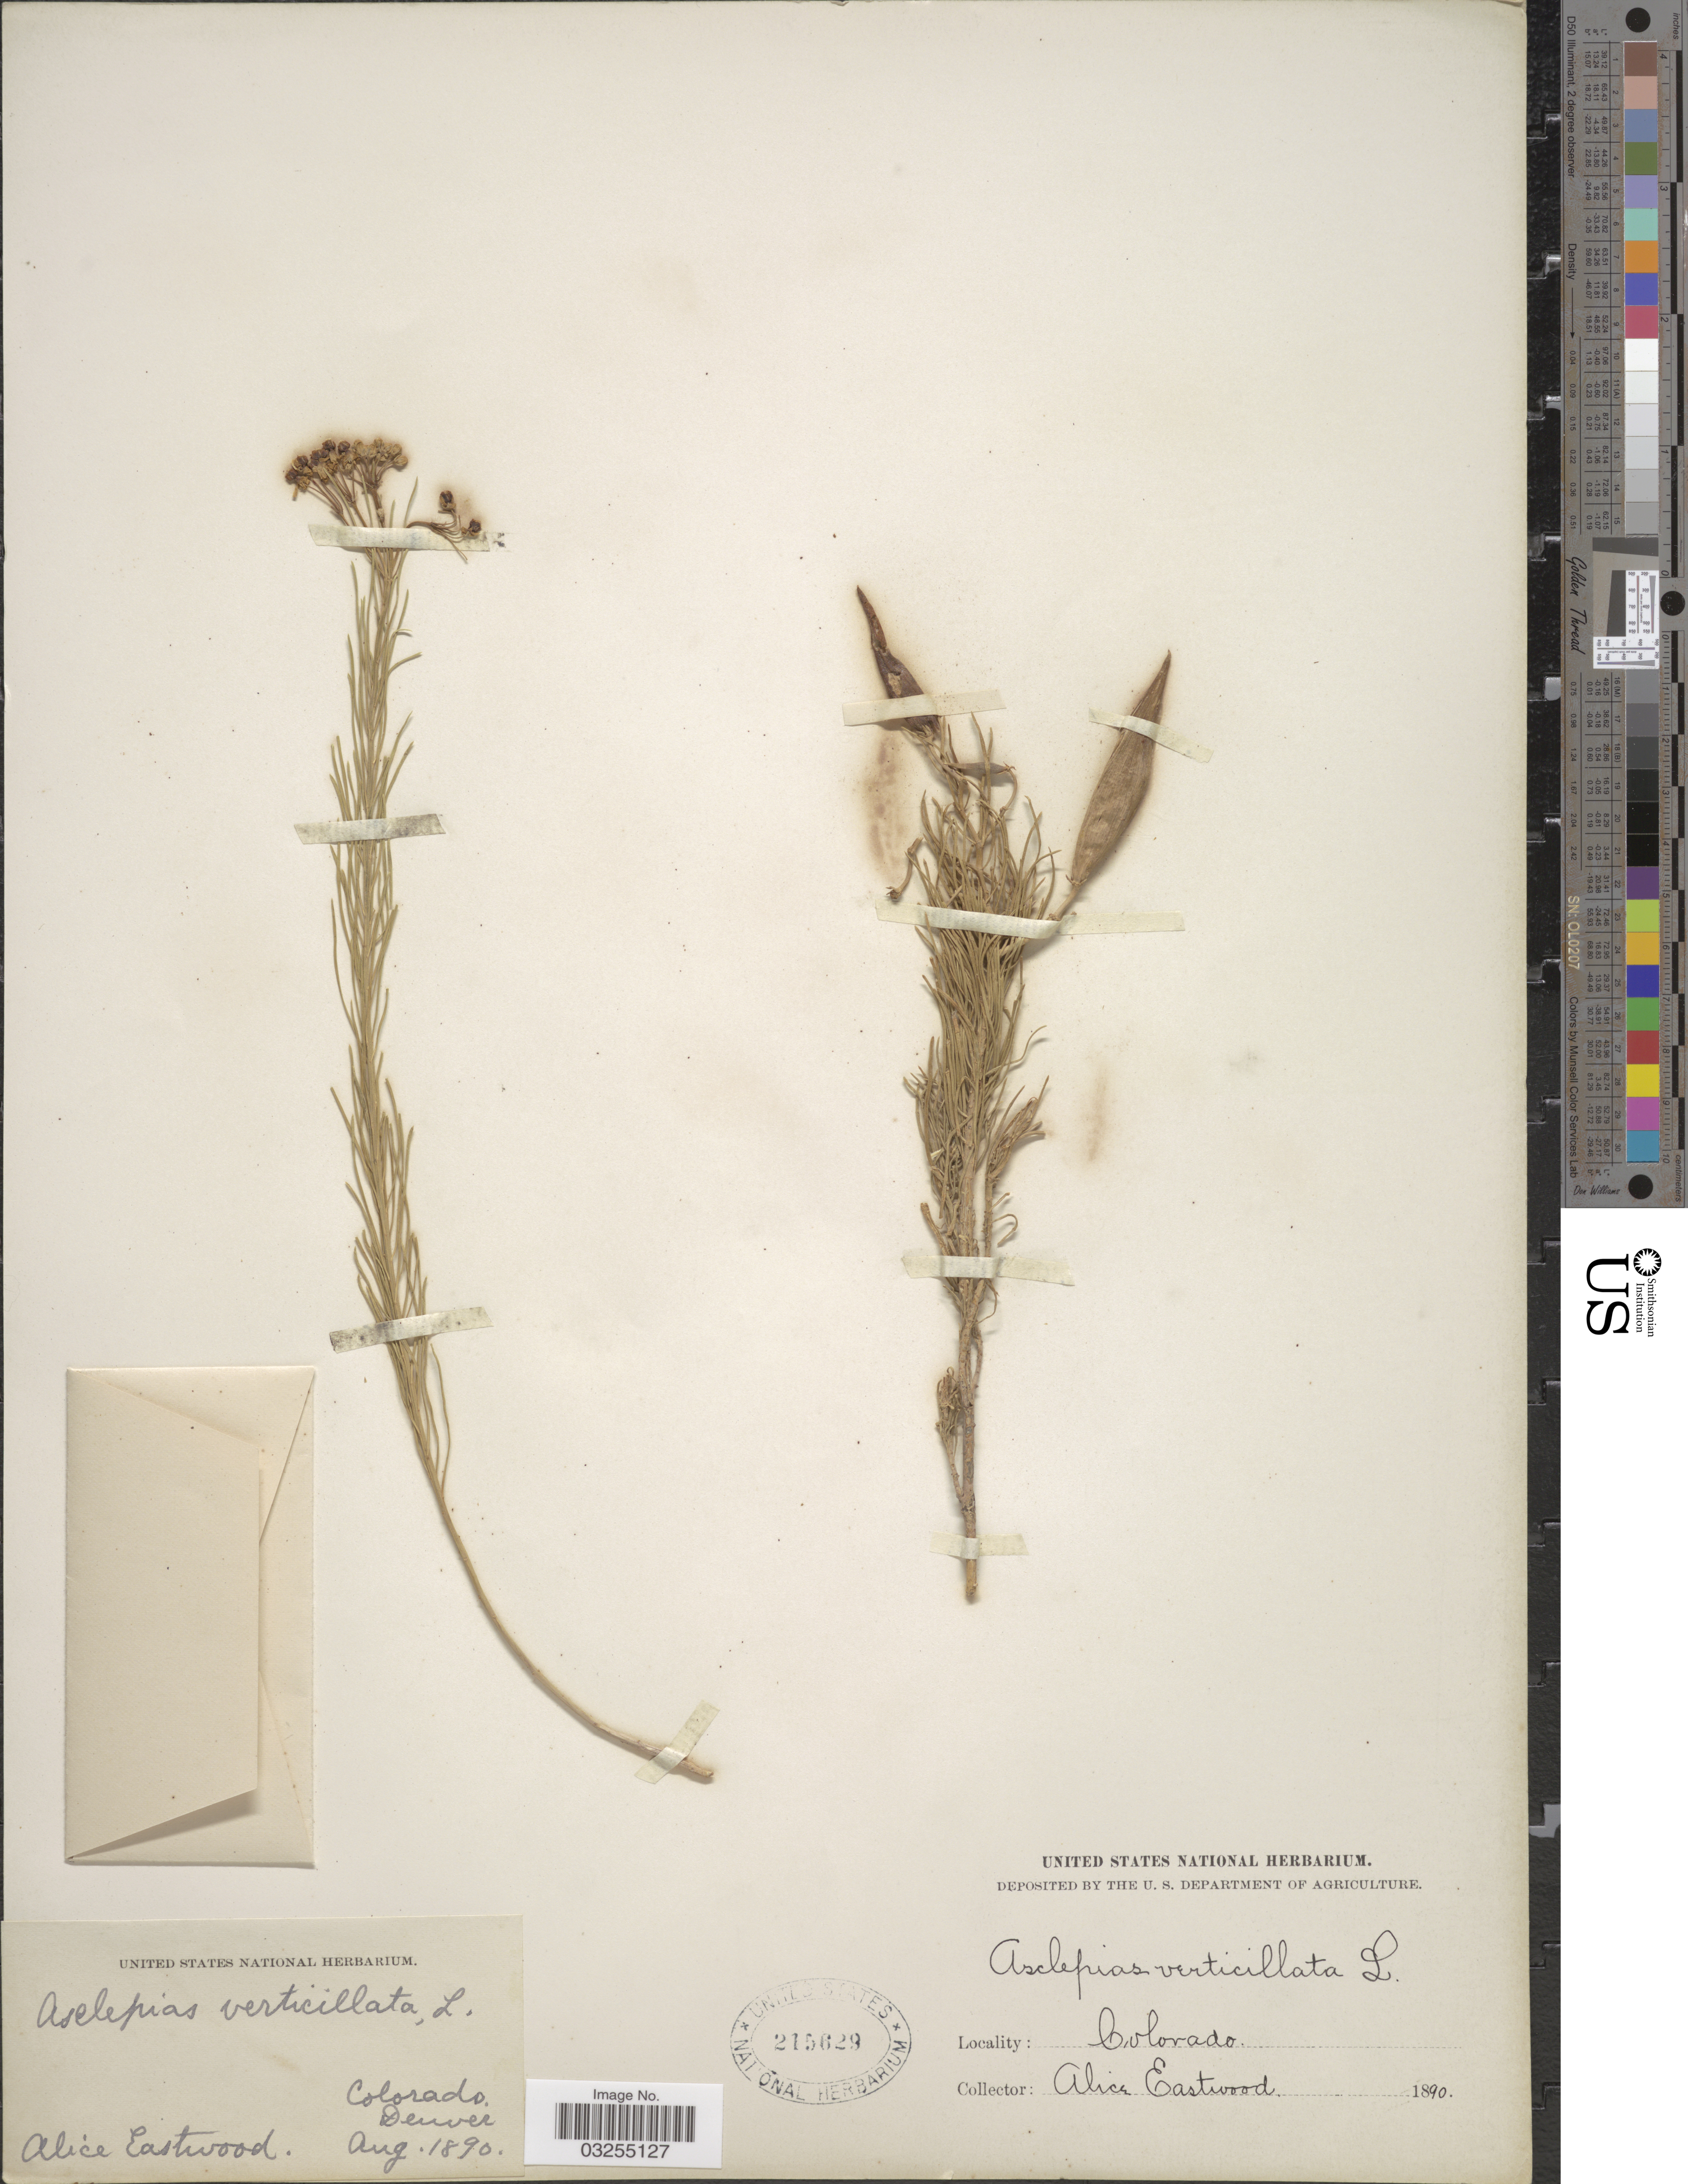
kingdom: Plantae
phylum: Tracheophyta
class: Magnoliopsida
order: Gentianales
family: Apocynaceae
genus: Asclepias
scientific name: Asclepias pumila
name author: (A. Gray) Vail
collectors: A. Eastwood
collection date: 1890-08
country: United States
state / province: Colorado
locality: Denver.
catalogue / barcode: US 215629